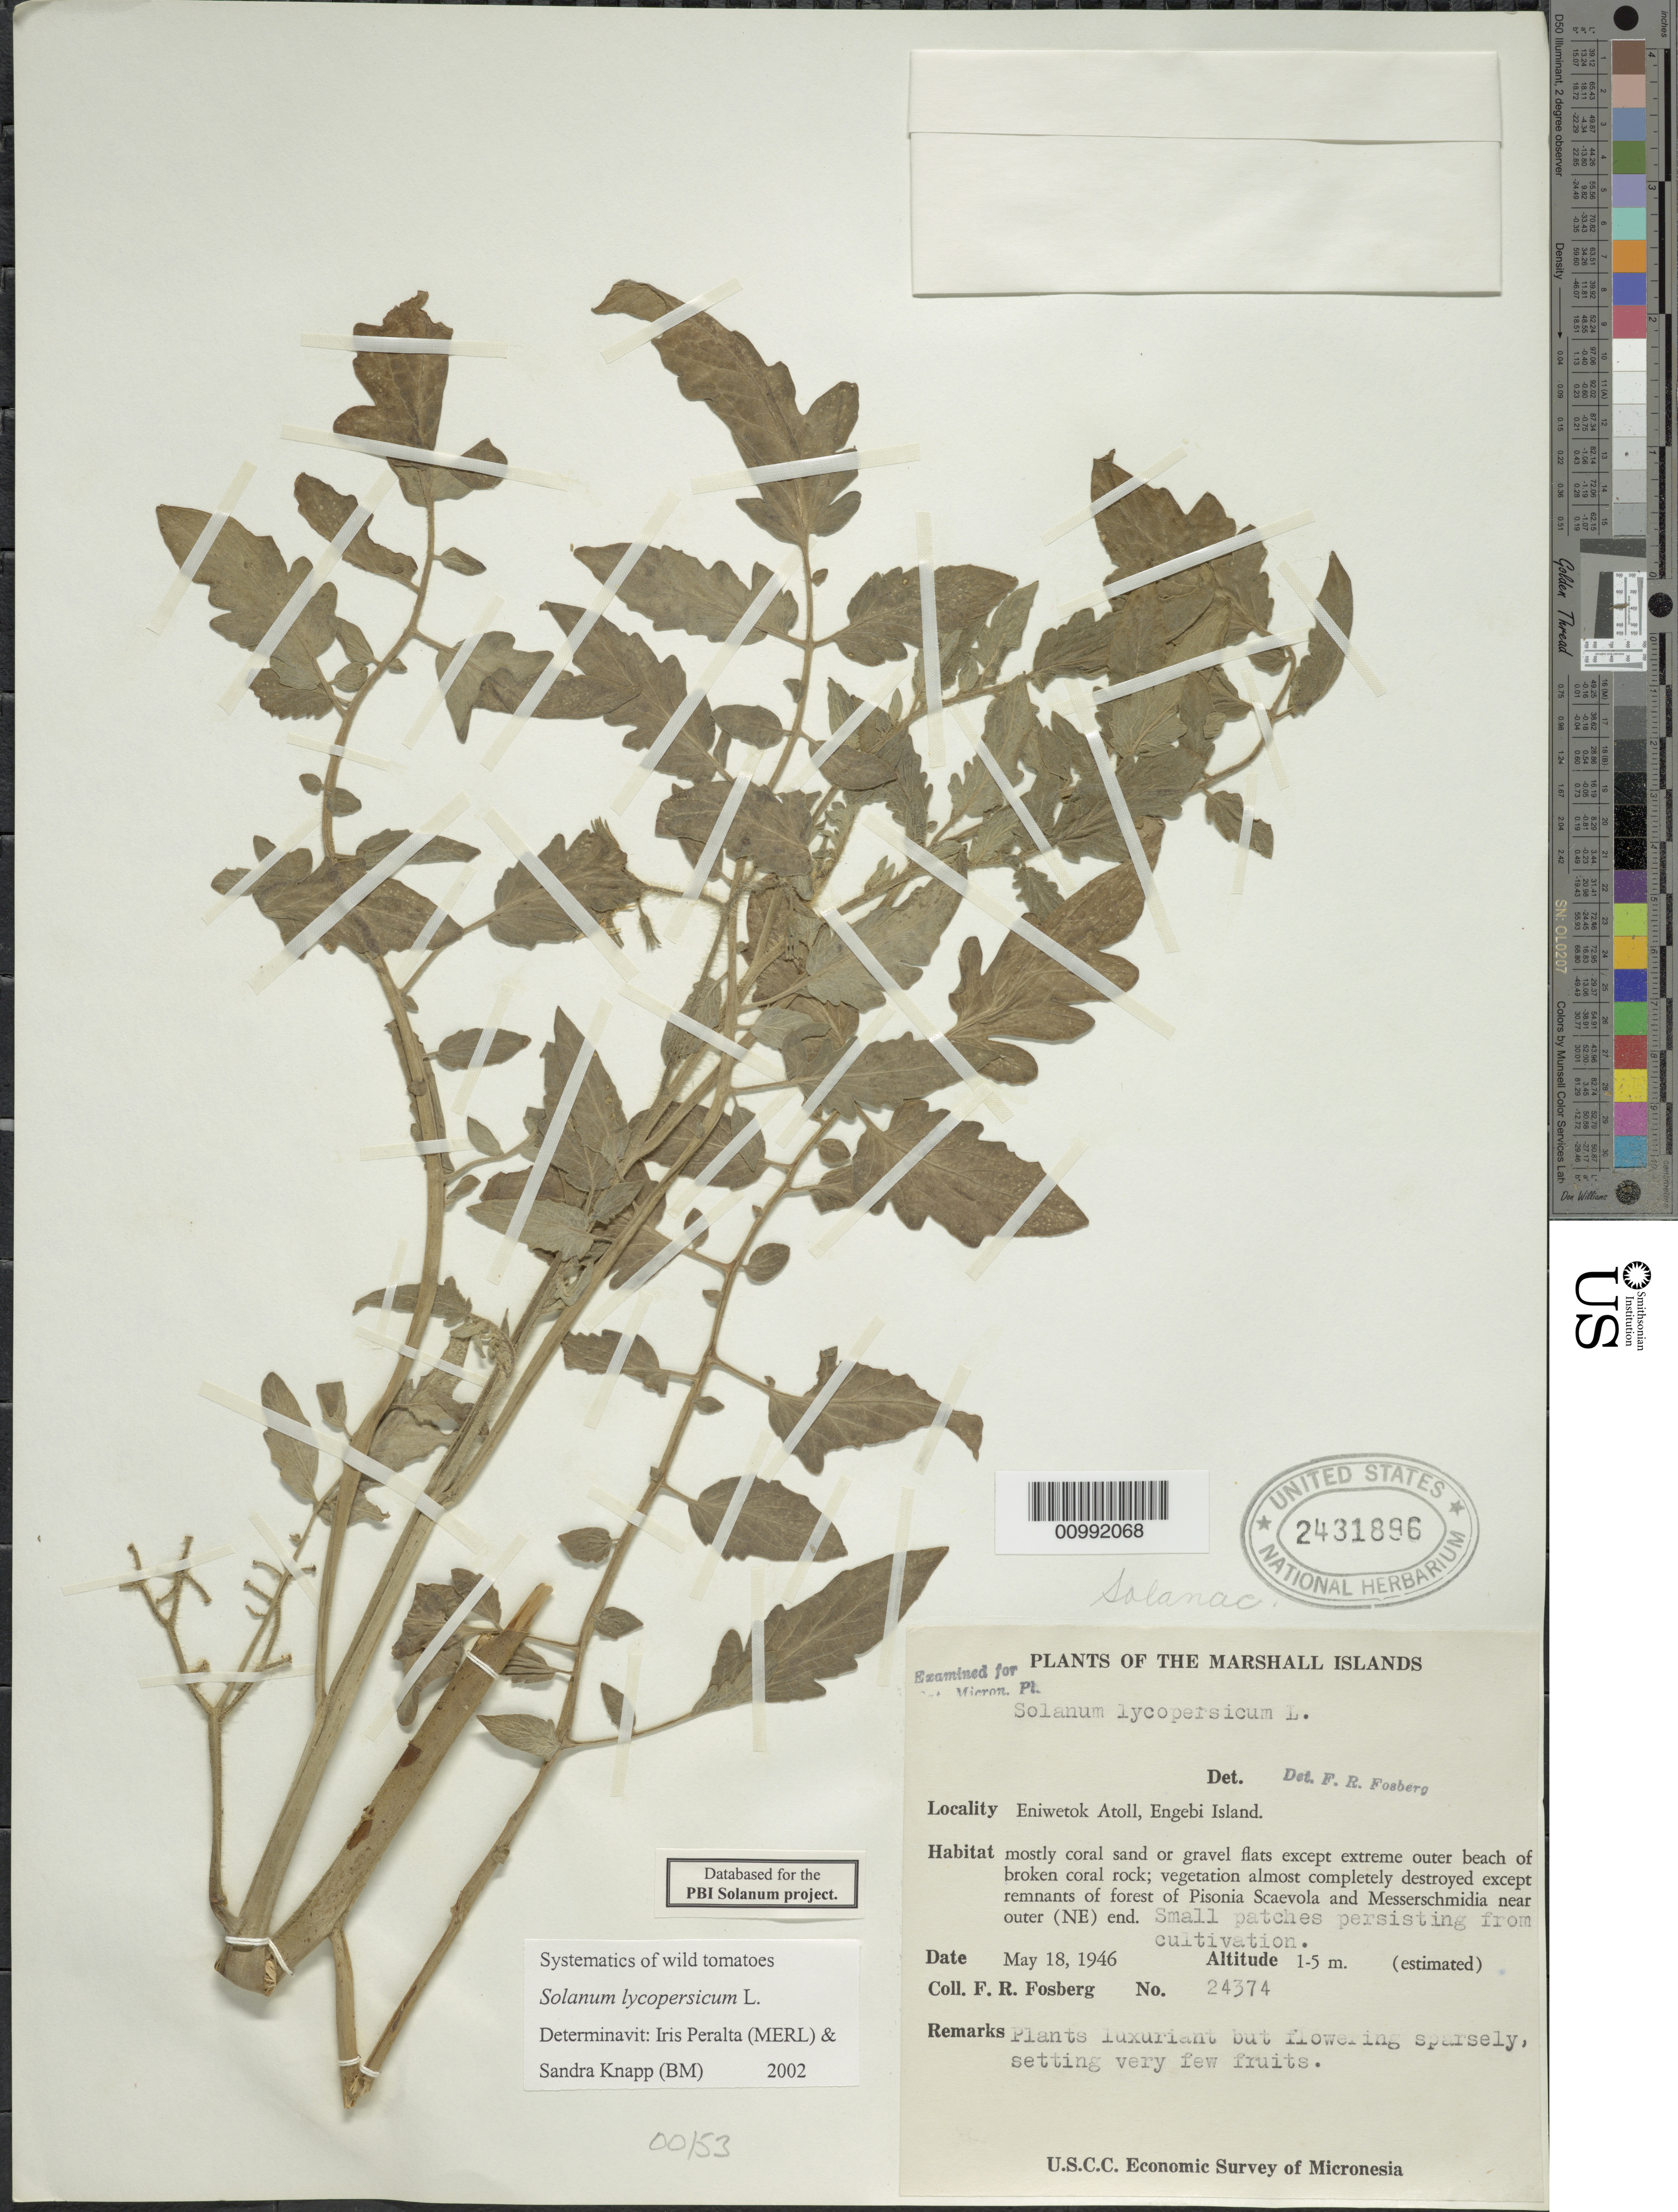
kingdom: Plantae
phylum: Tracheophyta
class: Magnoliopsida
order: Solanales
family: Solanaceae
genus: Solanum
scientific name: Solanum lycopersicum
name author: L.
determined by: Peralta, Iris E.; Knapp, S. D.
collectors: F. R. Fosberg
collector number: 24374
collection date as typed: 18 May 1946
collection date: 1946-05-18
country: Marshall Islands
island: Enewetak [Eniwetok] Atoll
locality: Engebi Islet, near NE end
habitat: v: remnants of forest of Pisonia, Scaevola and Messerschmidia; h: mostlycoral sand or gravel flats except outer beach of broken coral rock; vegetation almost completely destroyed;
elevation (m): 1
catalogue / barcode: US 2431896